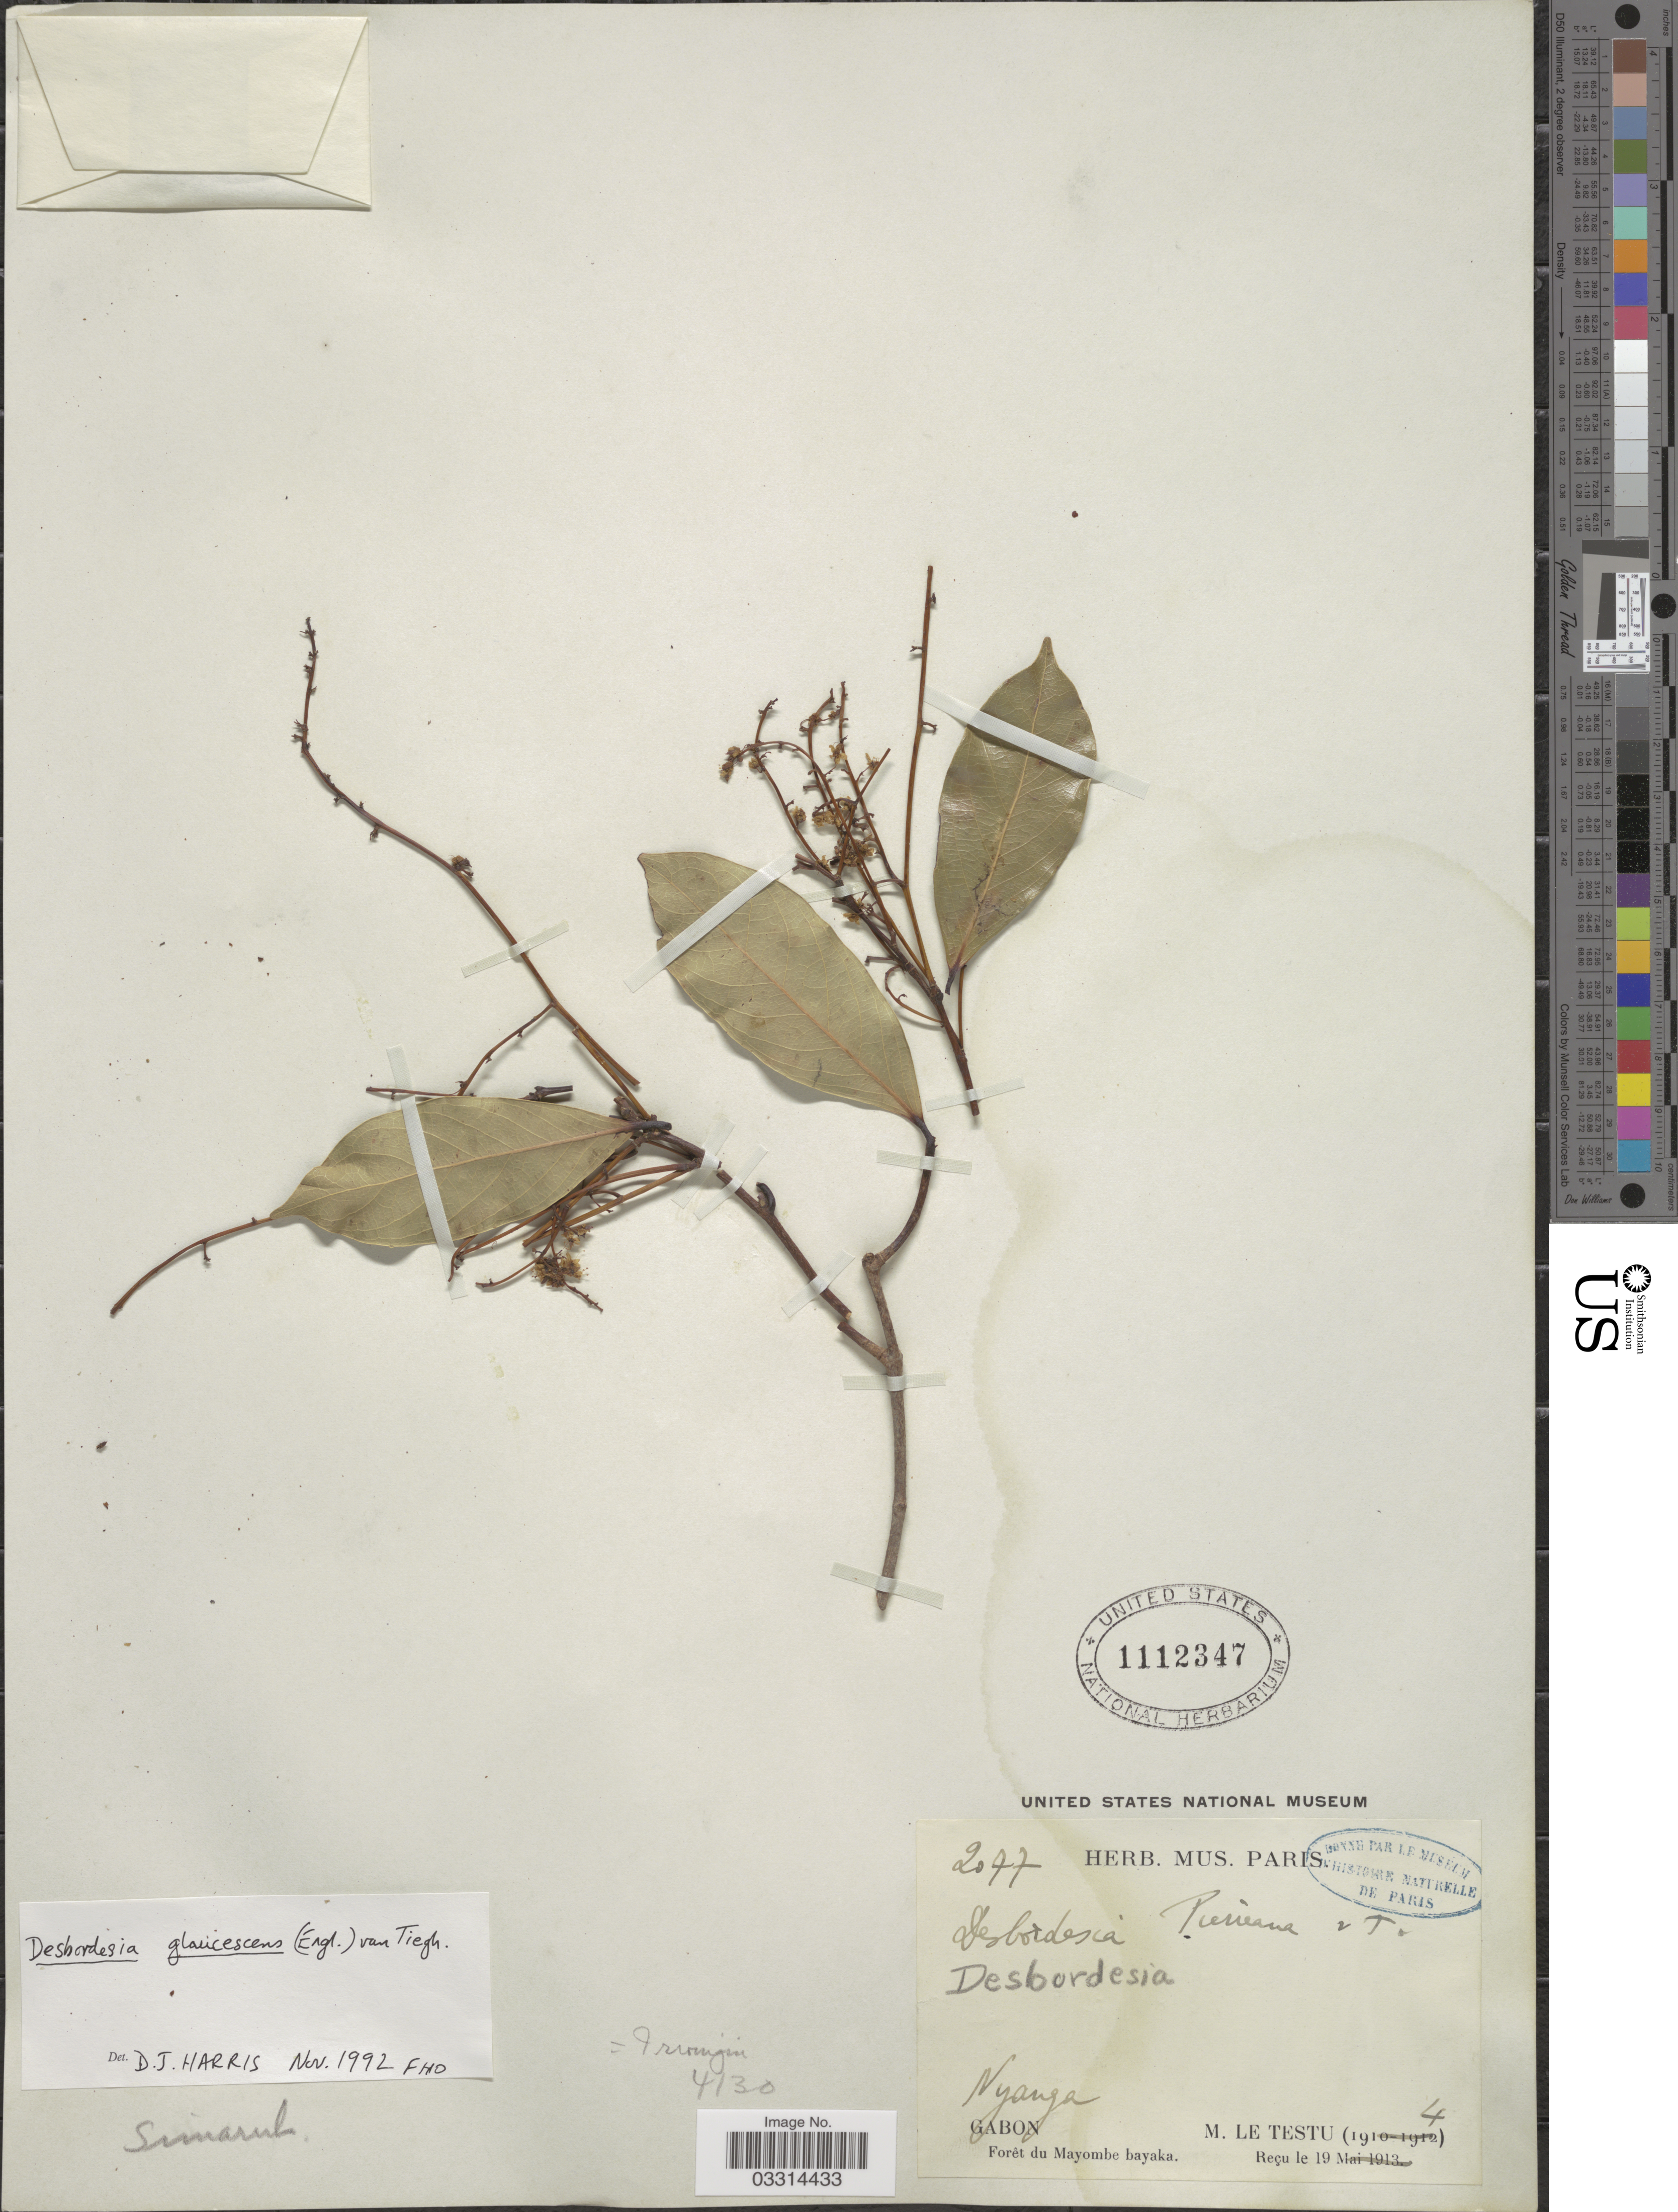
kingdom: Plantae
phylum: Tracheophyta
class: Magnoliopsida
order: Malpighiales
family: Irvingiaceae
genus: Desbordesia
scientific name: Desbordesia glaucescens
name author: (Engl.) Tiegh.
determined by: Harris, D. J.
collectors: M. Le Testu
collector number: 2077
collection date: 1914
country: Gabon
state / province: Nyanga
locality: Forêt du Mayombe bayaka.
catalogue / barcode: US 1112347